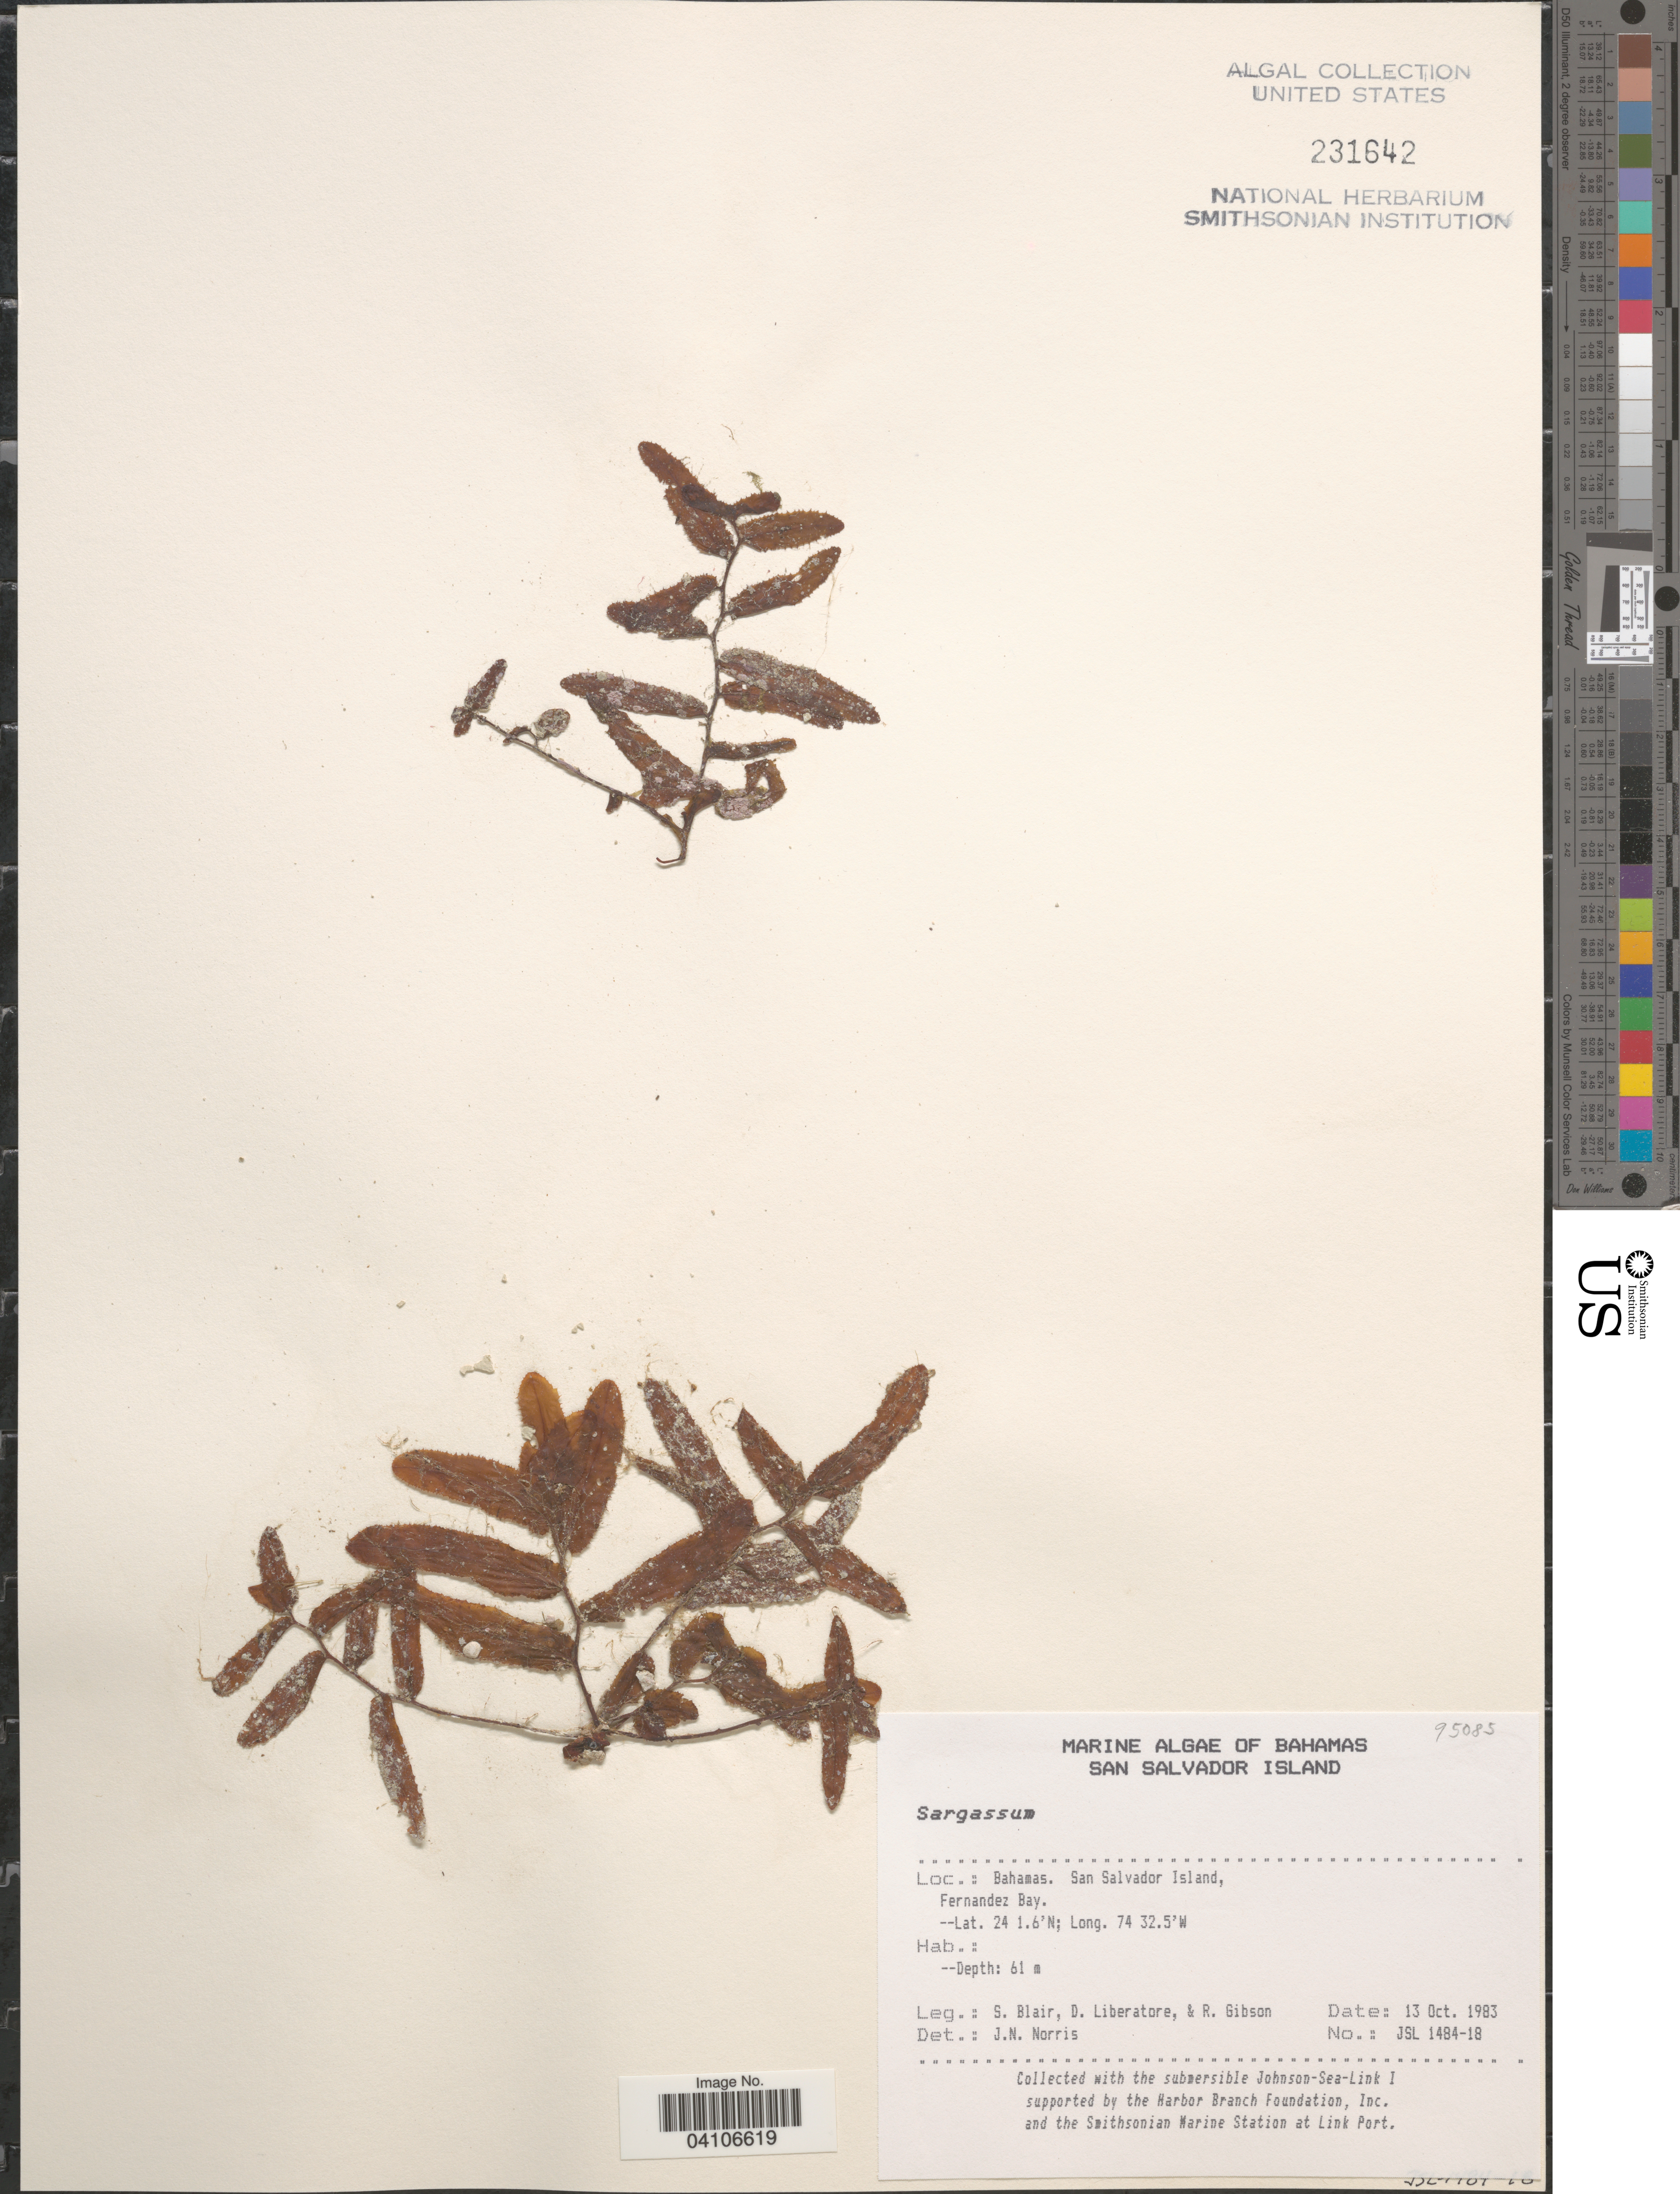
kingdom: Chromista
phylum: Ochrophyta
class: Phaeophyceae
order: Fucales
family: Sargassaceae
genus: Sargassum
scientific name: Sargassum sp.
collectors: S. M. Blair, D. Liberatore & R. Gibson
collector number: JSL 1484-18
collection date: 1983-10-13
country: Bahamas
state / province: San Salvador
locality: San Salvador Island, Fernandez Bay.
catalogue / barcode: US 231642